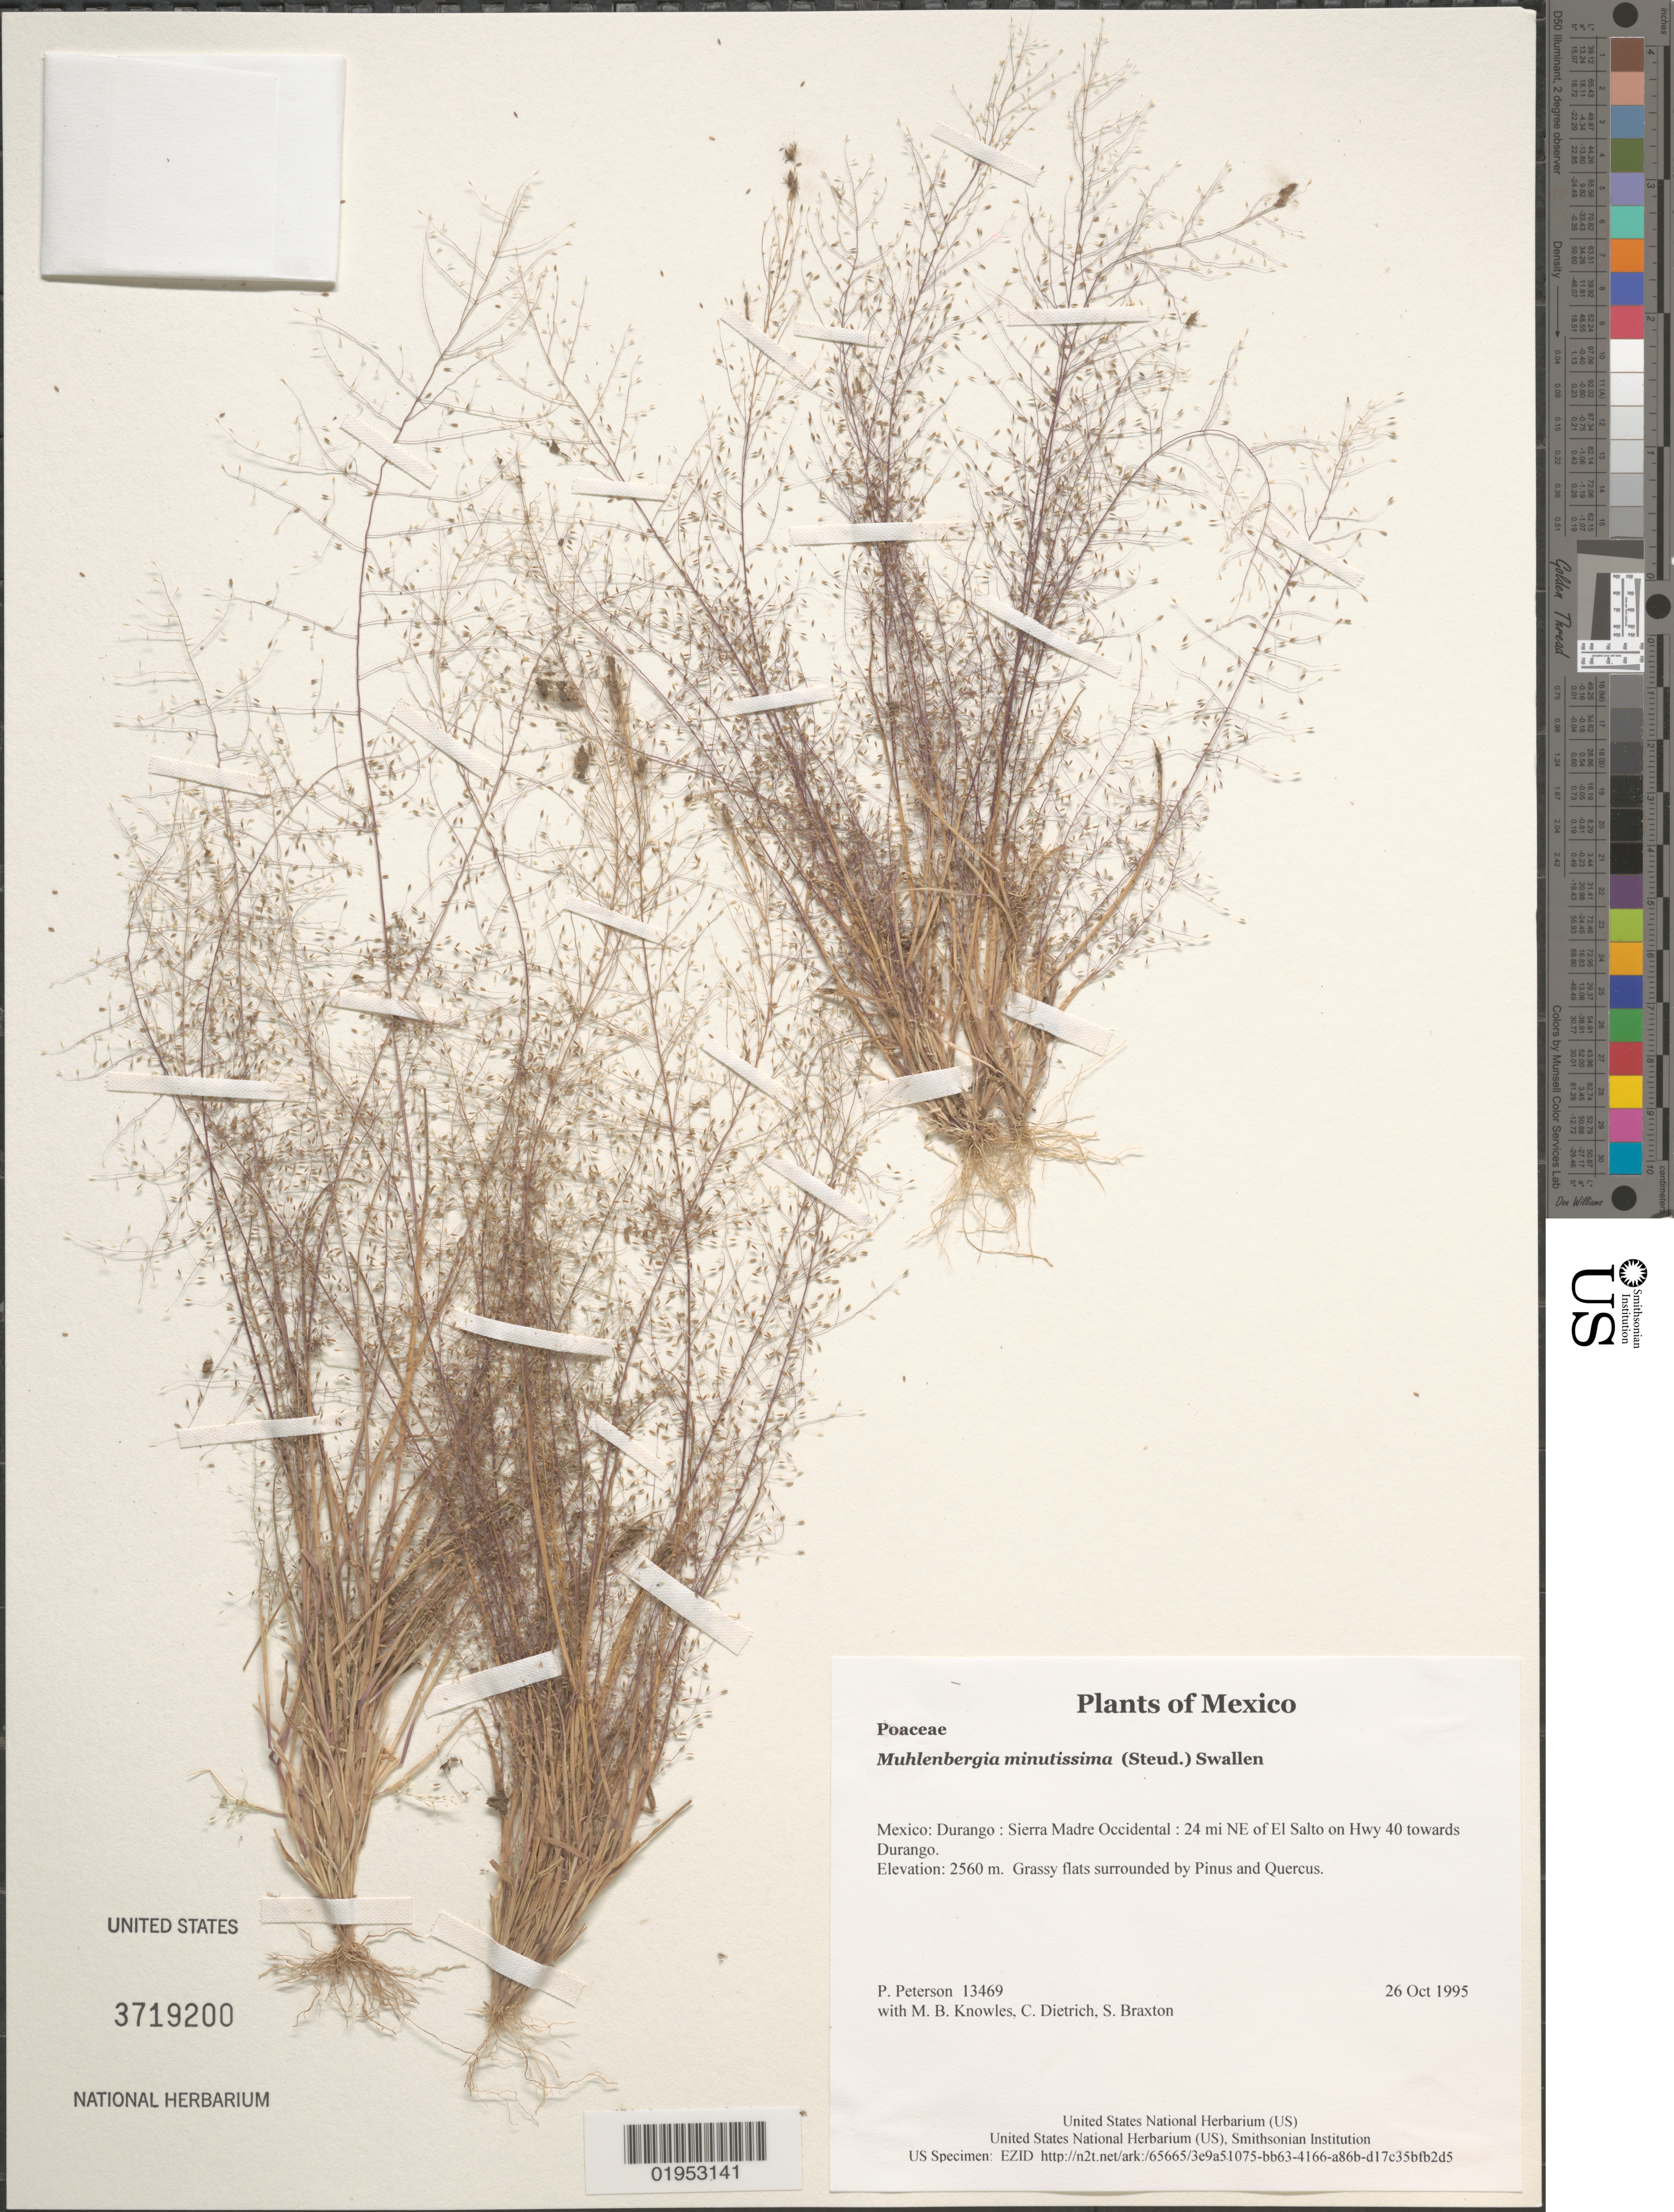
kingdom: Plantae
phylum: Tracheophyta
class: Liliopsida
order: Poales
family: Poaceae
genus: Muhlenbergia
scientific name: Muhlenbergia minutissima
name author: (Steud.) Swallen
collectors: P. M. Peterson, M. B. Knowles, C. Dietrich & S. Braxton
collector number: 13469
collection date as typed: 26 Oct 1995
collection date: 1995-10-26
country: Mexico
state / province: Durango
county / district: Sierra Madre Occidental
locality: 24 mi NE of El Salto on Hwy 40 towards Durango.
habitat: Grassy flats surrounded by Pinus and Quercus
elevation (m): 2560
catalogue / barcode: US 3719200